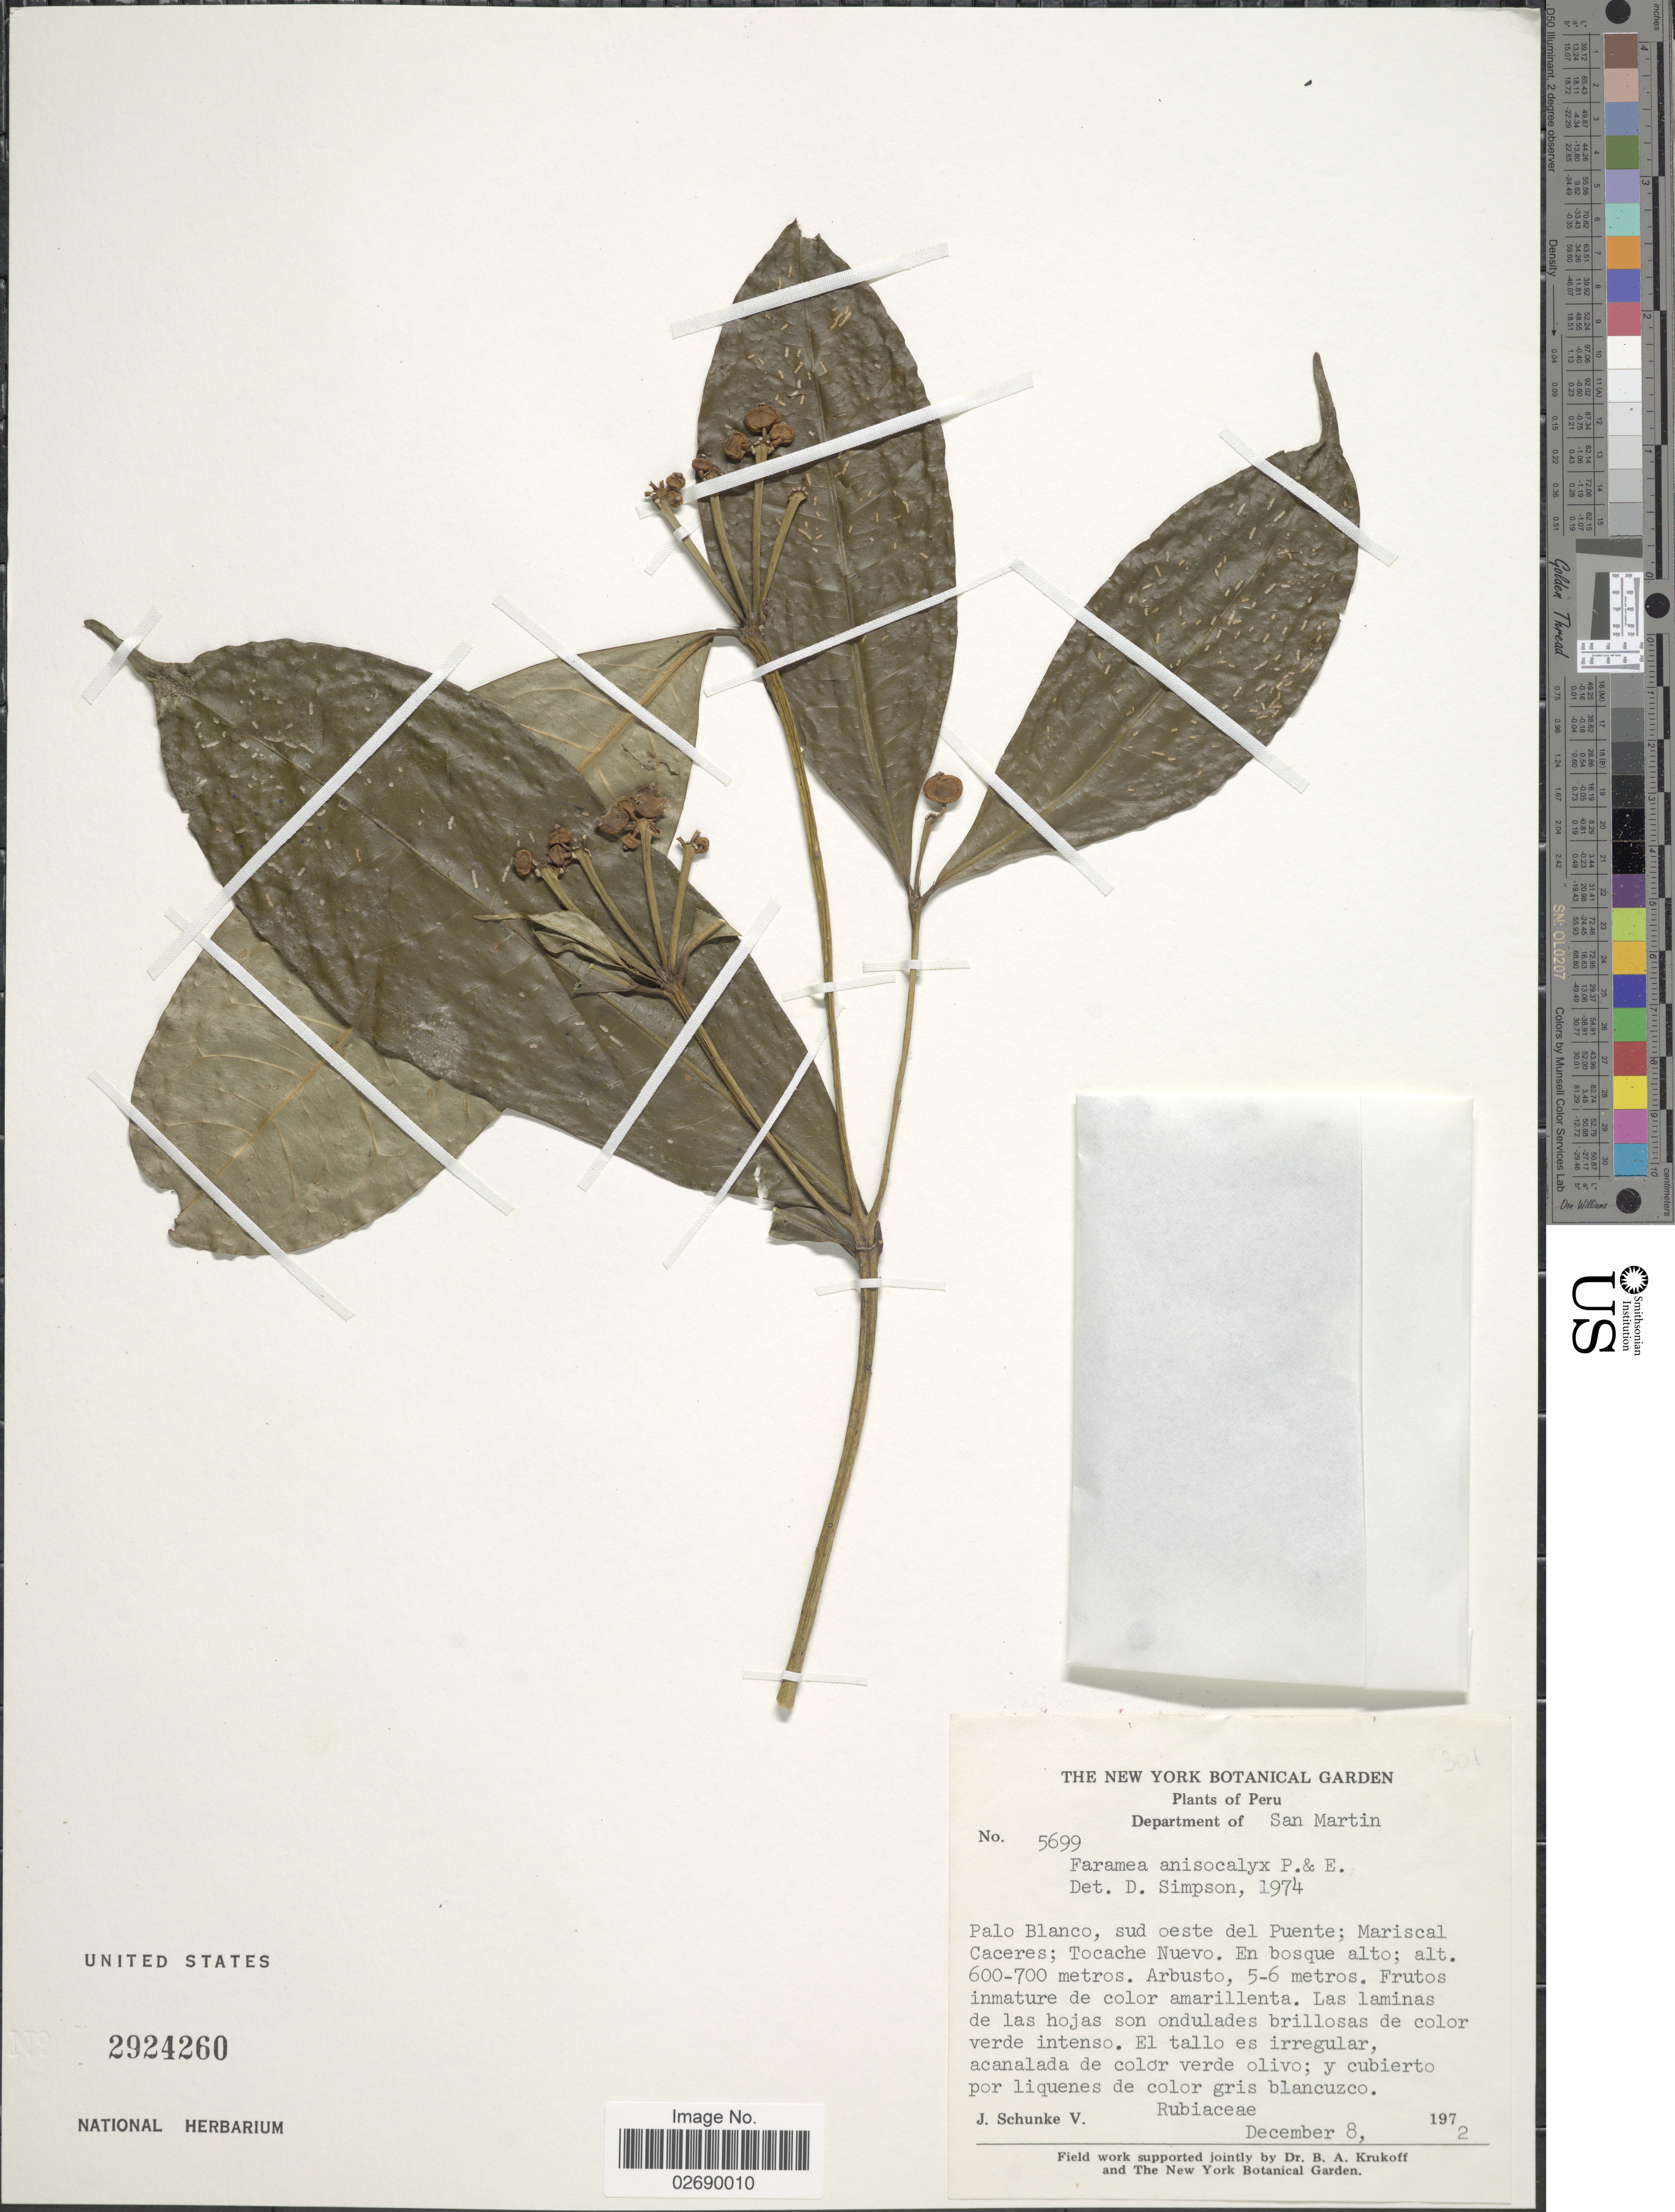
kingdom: Plantae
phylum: Tracheophyta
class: Magnoliopsida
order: Gentianales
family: Rubiaceae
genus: Faramea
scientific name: Faramea anisocalyx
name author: Poepp. & Endl.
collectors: J. Schunke Vigo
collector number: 5699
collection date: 1972-12-08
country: Peru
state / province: San Martín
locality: Palo Blanco, sud oeste del Puente; Mariscal Caceres; Tocache Nuevo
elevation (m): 600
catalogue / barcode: US 2924260